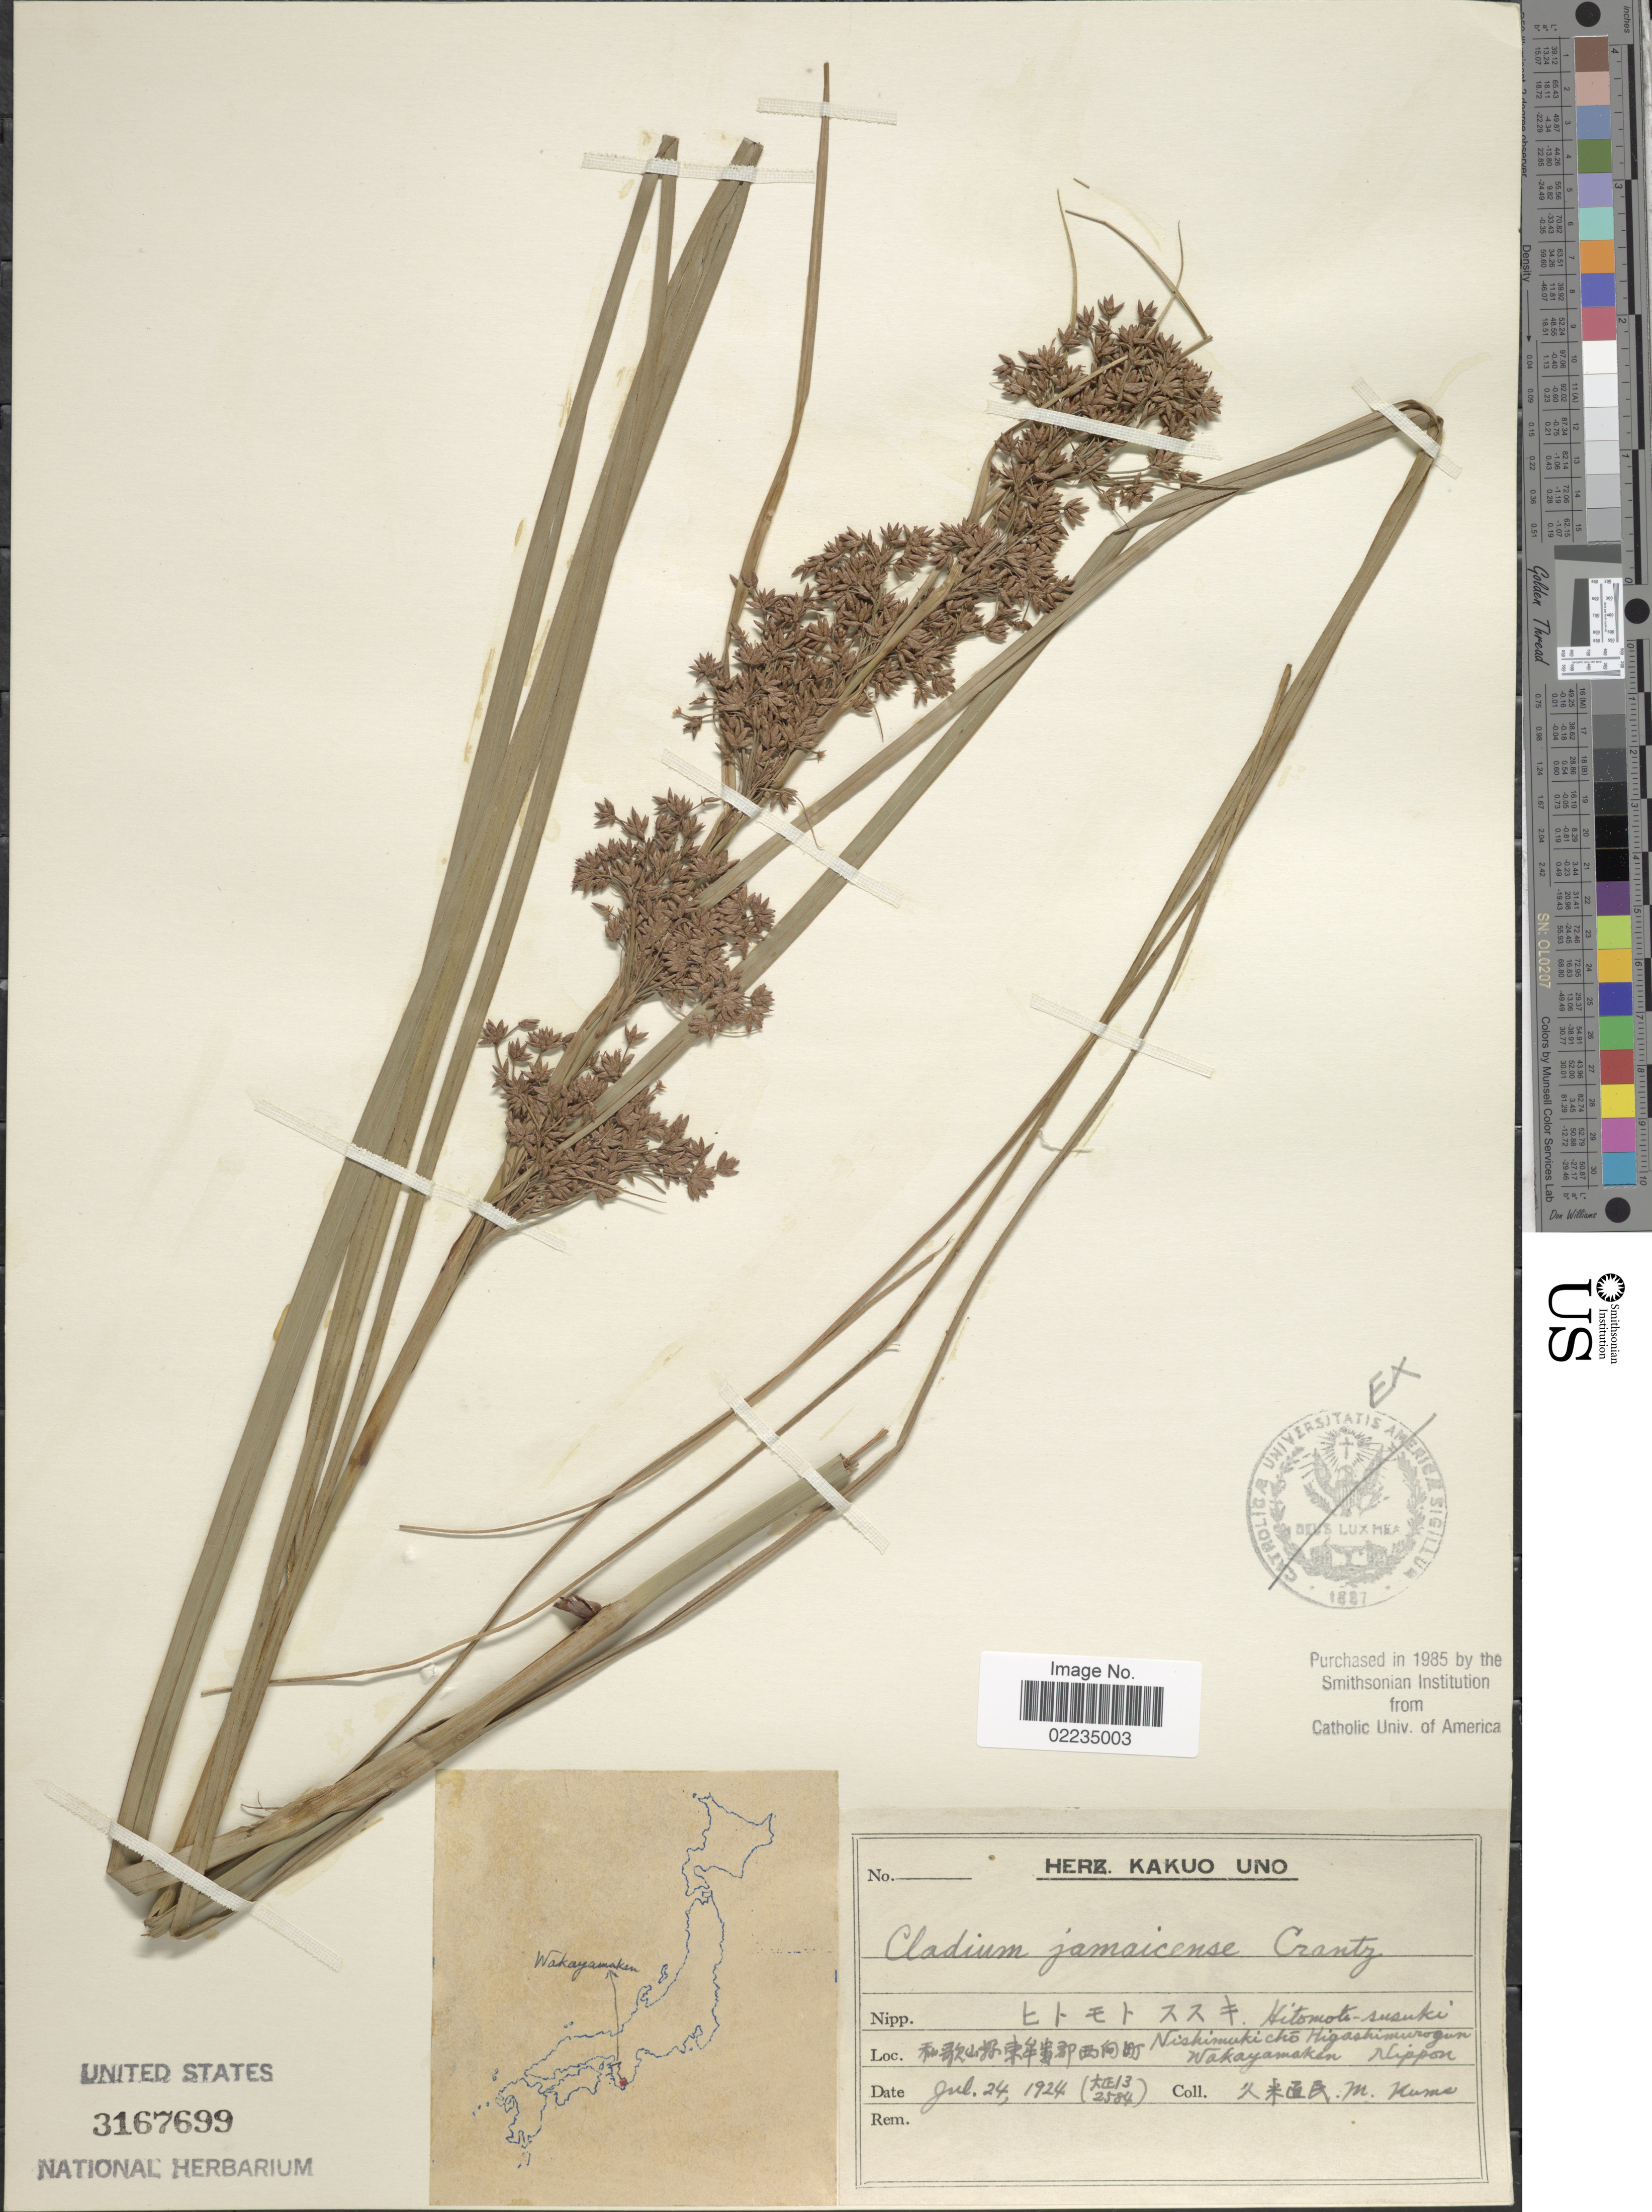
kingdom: Plantae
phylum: Tracheophyta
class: Liliopsida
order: Poales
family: Cyperaceae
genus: Cladium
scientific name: Cladium jamaicense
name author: Crantz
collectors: M. Kume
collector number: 2584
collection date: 1924-07-24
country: Japan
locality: Niskimukichi Higashimurogun, Wakayamaken, Nippon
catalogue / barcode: US 3167699